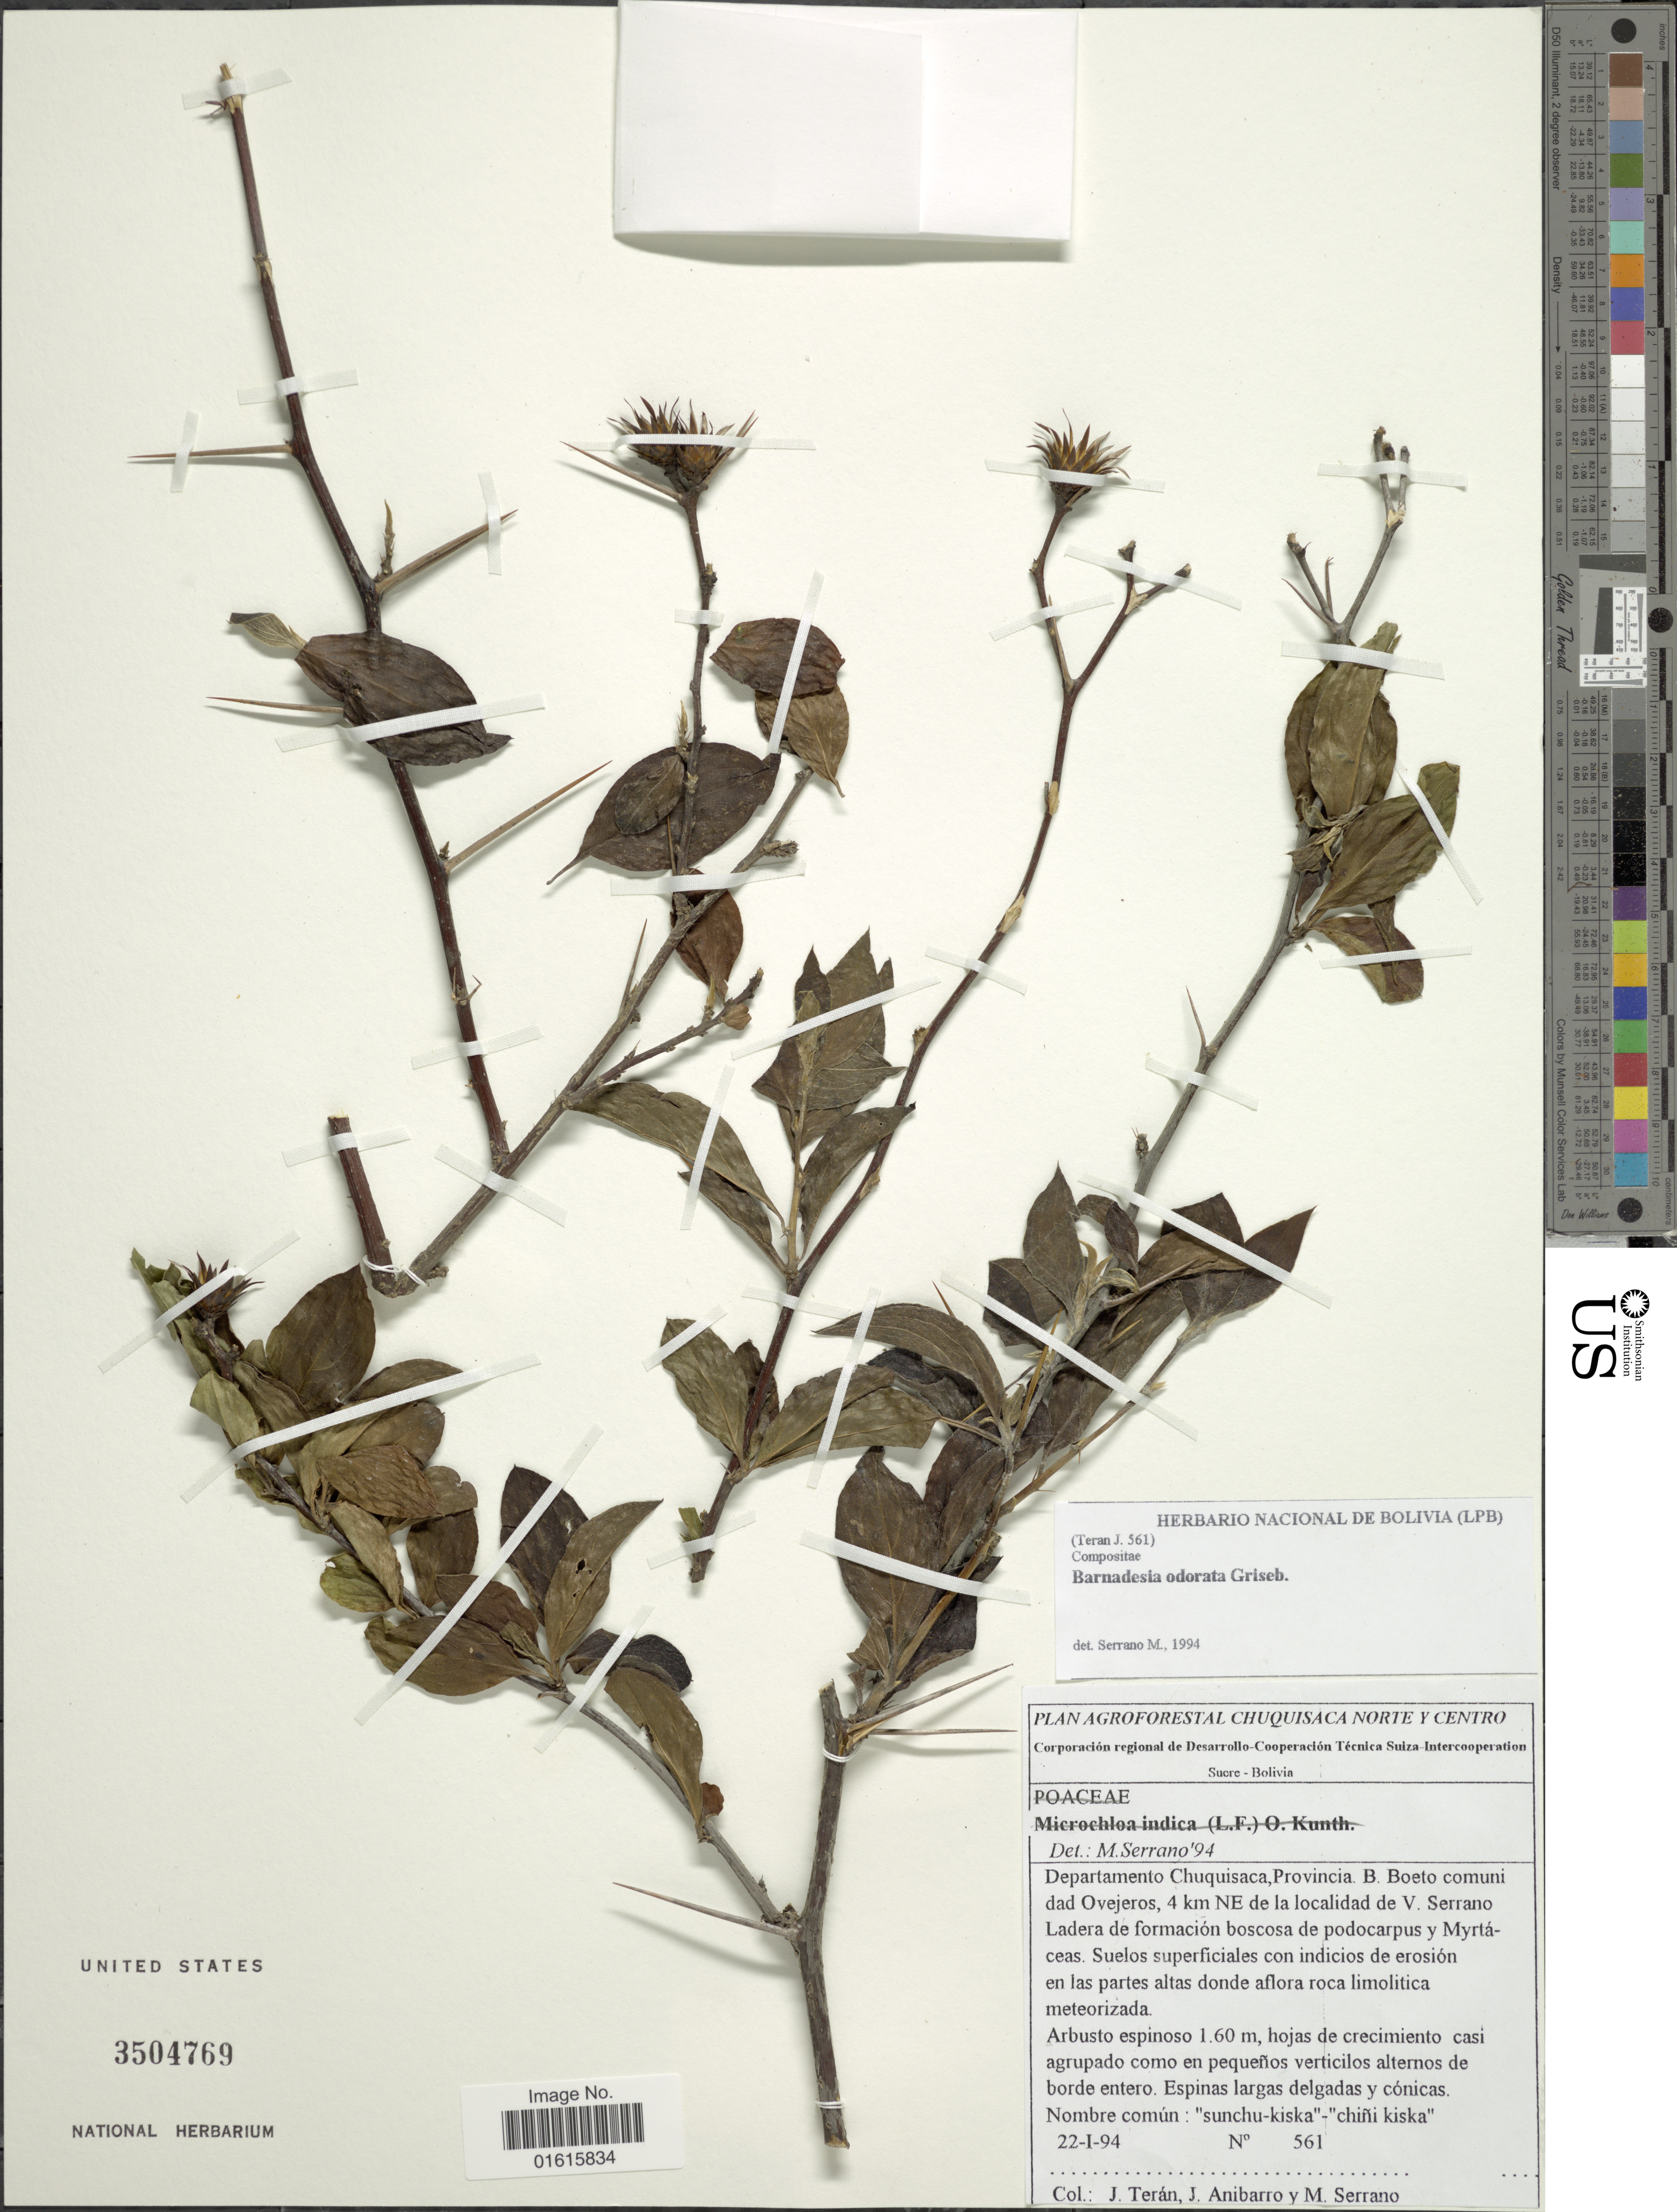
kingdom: Plantae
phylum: Tracheophyta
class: Magnoliopsida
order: Asterales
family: Asteraceae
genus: Barnadesia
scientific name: Barnadesia odorata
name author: Griseb.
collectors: J. Teran, J. Anibarro & M. Serrano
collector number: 561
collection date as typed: Transcribed d/m/y: 22/1/94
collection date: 1994-01-22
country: Bolivia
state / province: Chuquisaca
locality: Sucre, Provincia B. Boeto comunidad Ovejeros, 4 km NE de la localidad de V.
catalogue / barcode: US 3504769